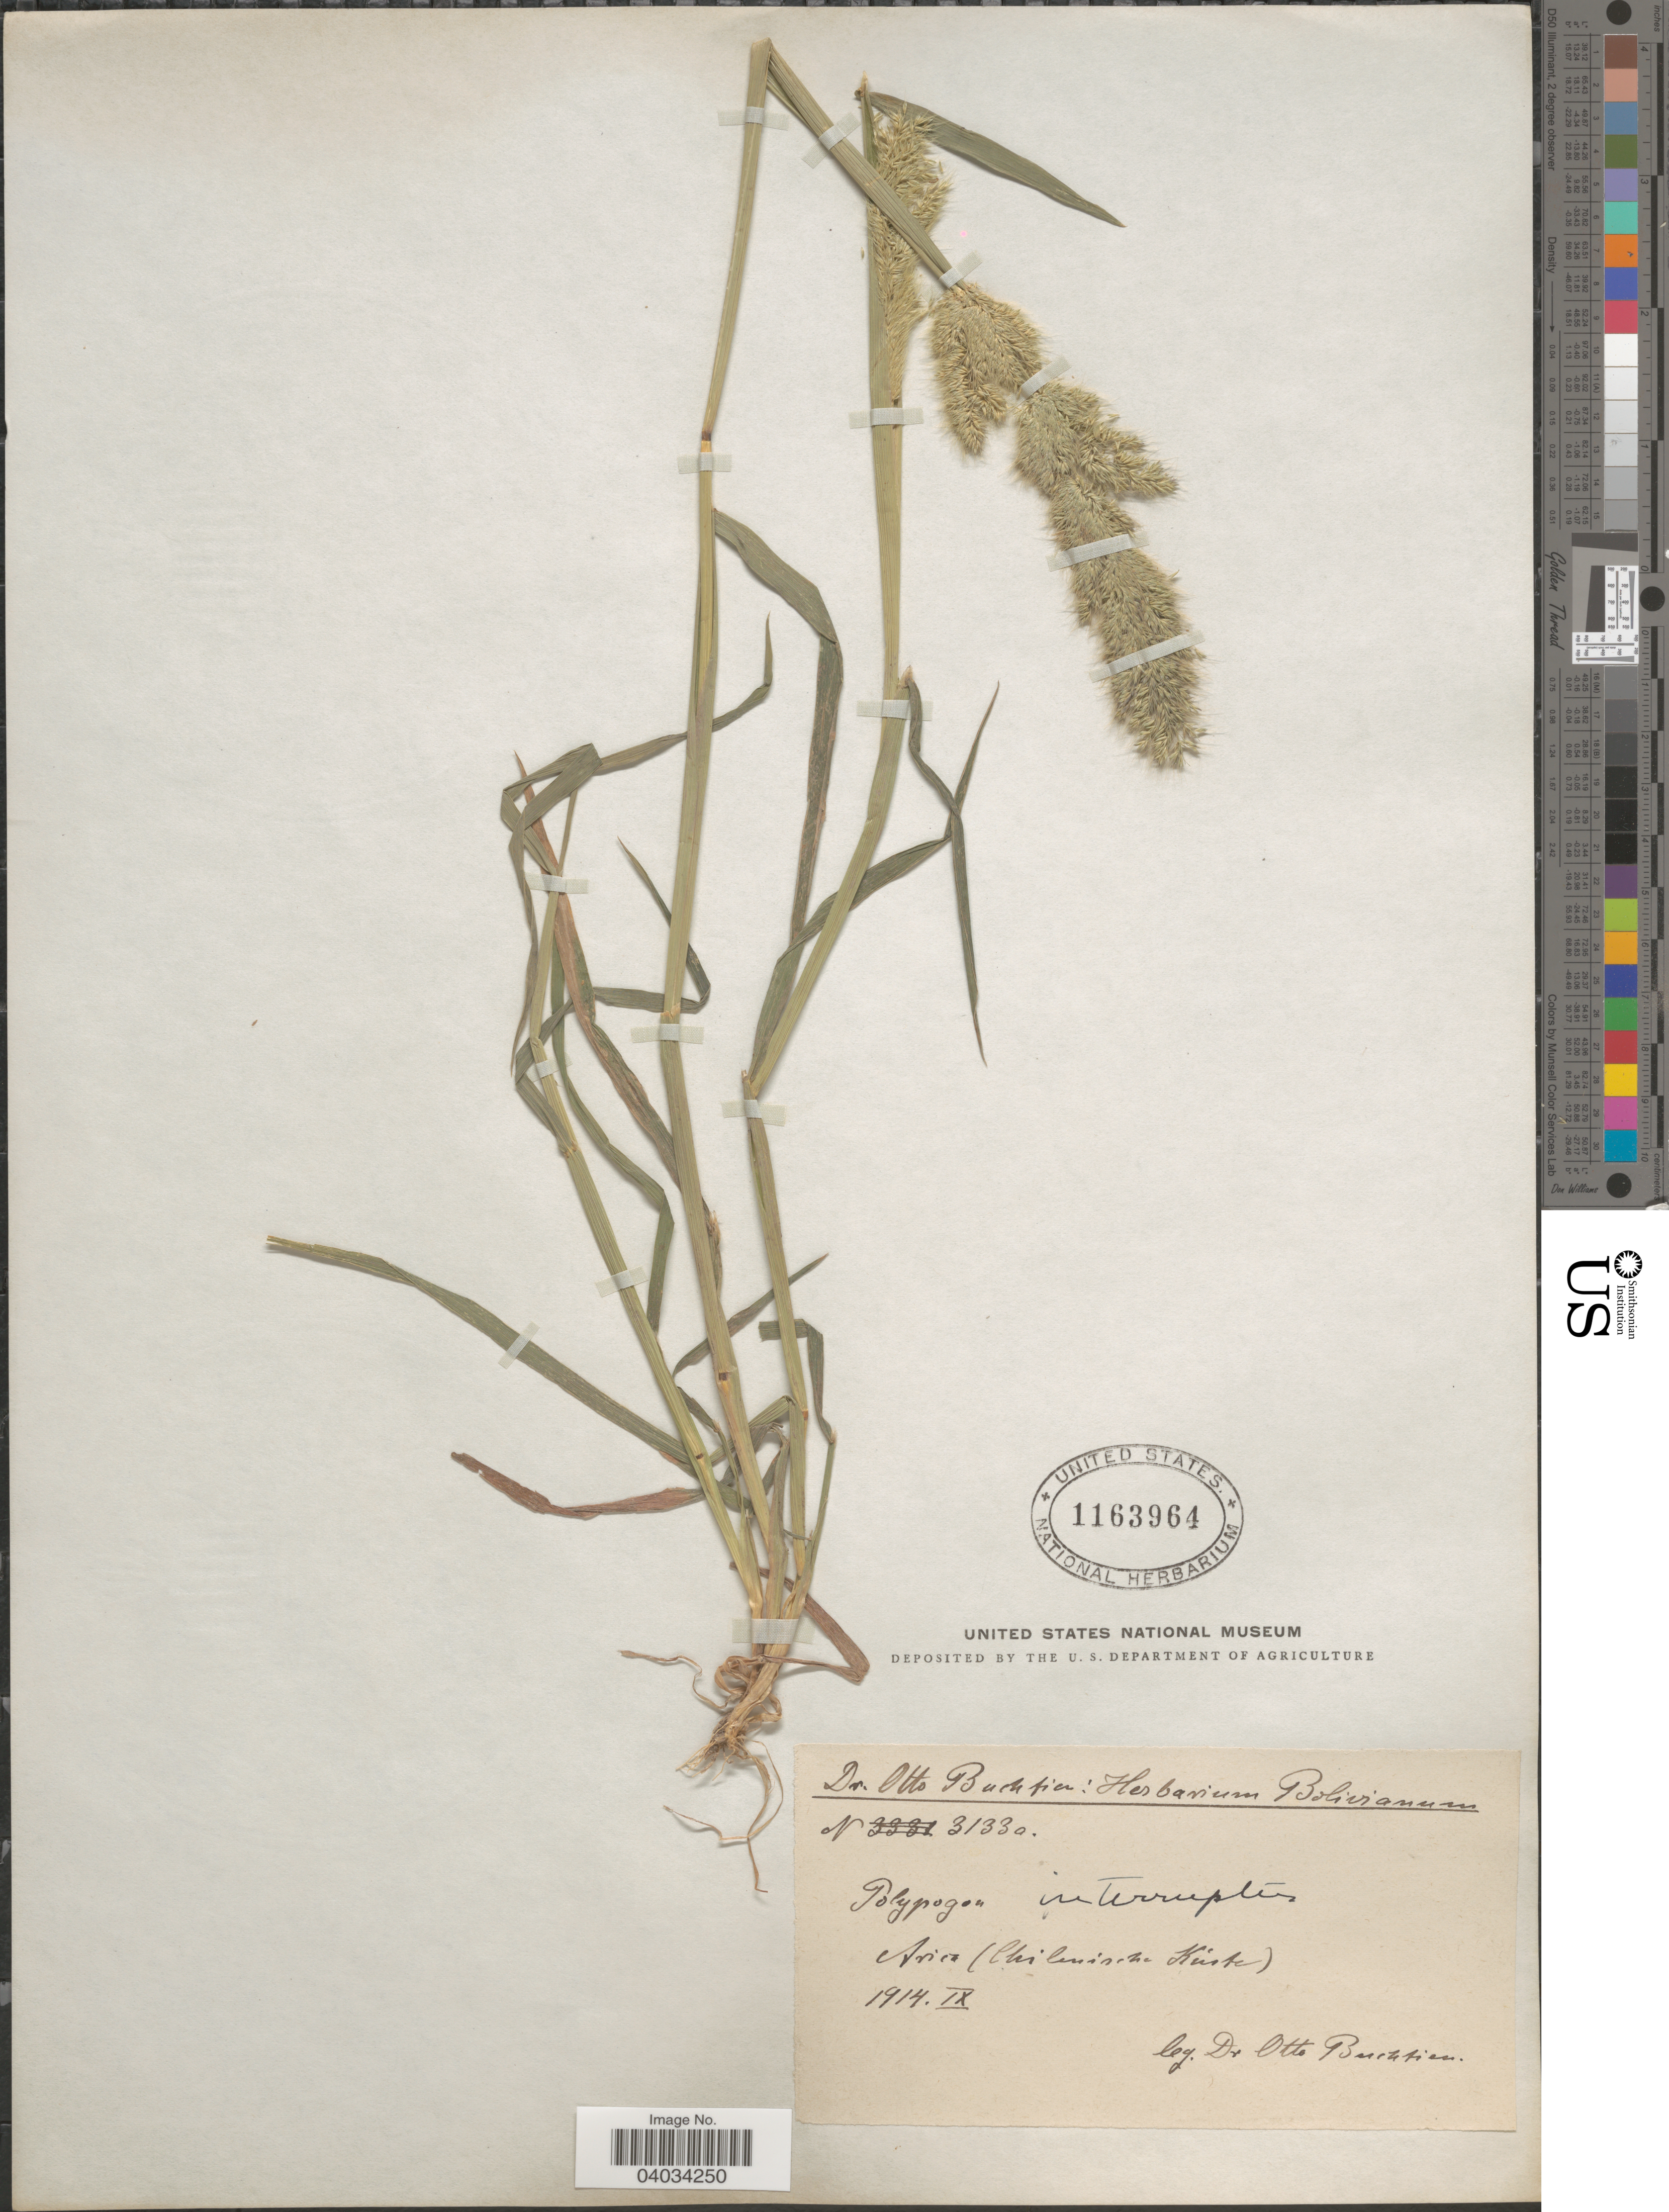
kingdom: Plantae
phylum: Tracheophyta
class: Liliopsida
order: Poales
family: Poaceae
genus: Polypogon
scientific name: Polypogon interruptus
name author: Kunth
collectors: O. Buchtien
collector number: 3133a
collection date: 1914-09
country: Bolivia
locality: Arica (Chilminche Küste).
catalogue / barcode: US 1163964